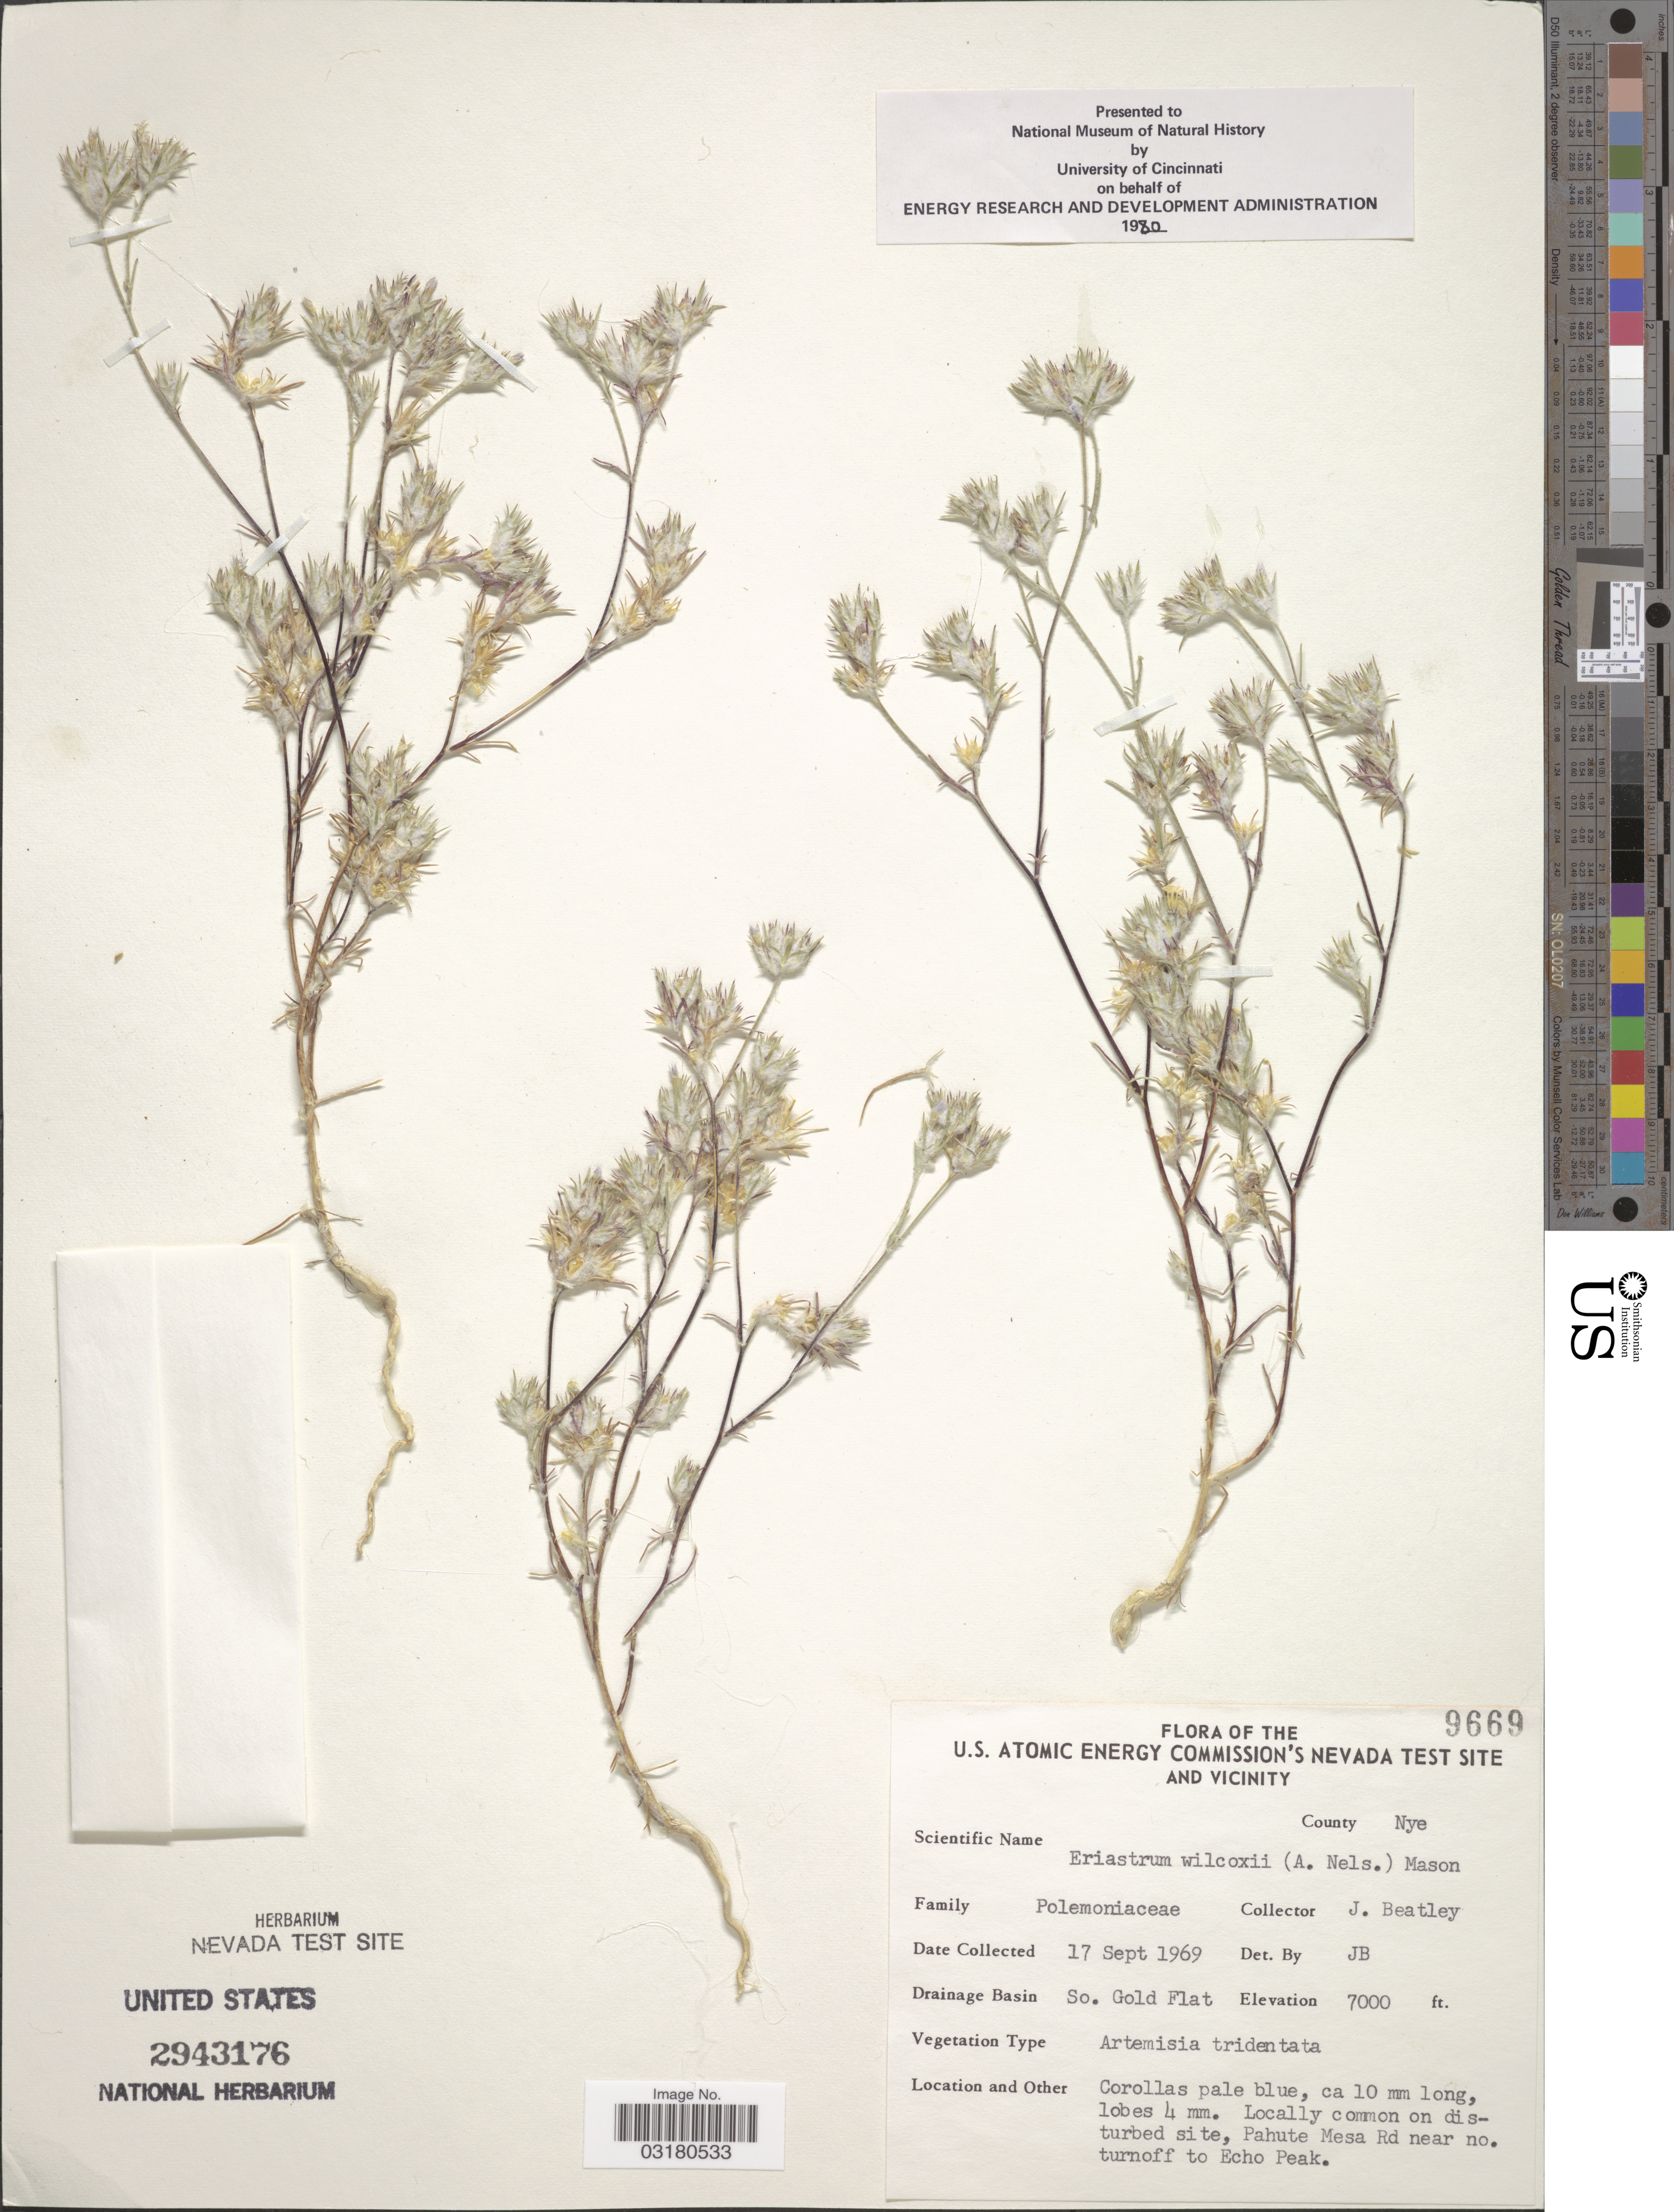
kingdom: Plantae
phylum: Tracheophyta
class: Magnoliopsida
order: Ericales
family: Polemoniaceae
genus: Eriastrum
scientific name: Eriastrum wilcoxii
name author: (A. Nelson) H. Mason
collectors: J. C. Beatley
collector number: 9669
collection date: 1969-09-17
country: United States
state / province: Nevada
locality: U.S. Atomic Energy Commission's Nevada Test Site and Vicinity. County Nye. Drainage Basin So. Gold Flat. Pahute Mesa Rd near no. turnoff to Echo Peak.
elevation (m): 2134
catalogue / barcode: US 2943176